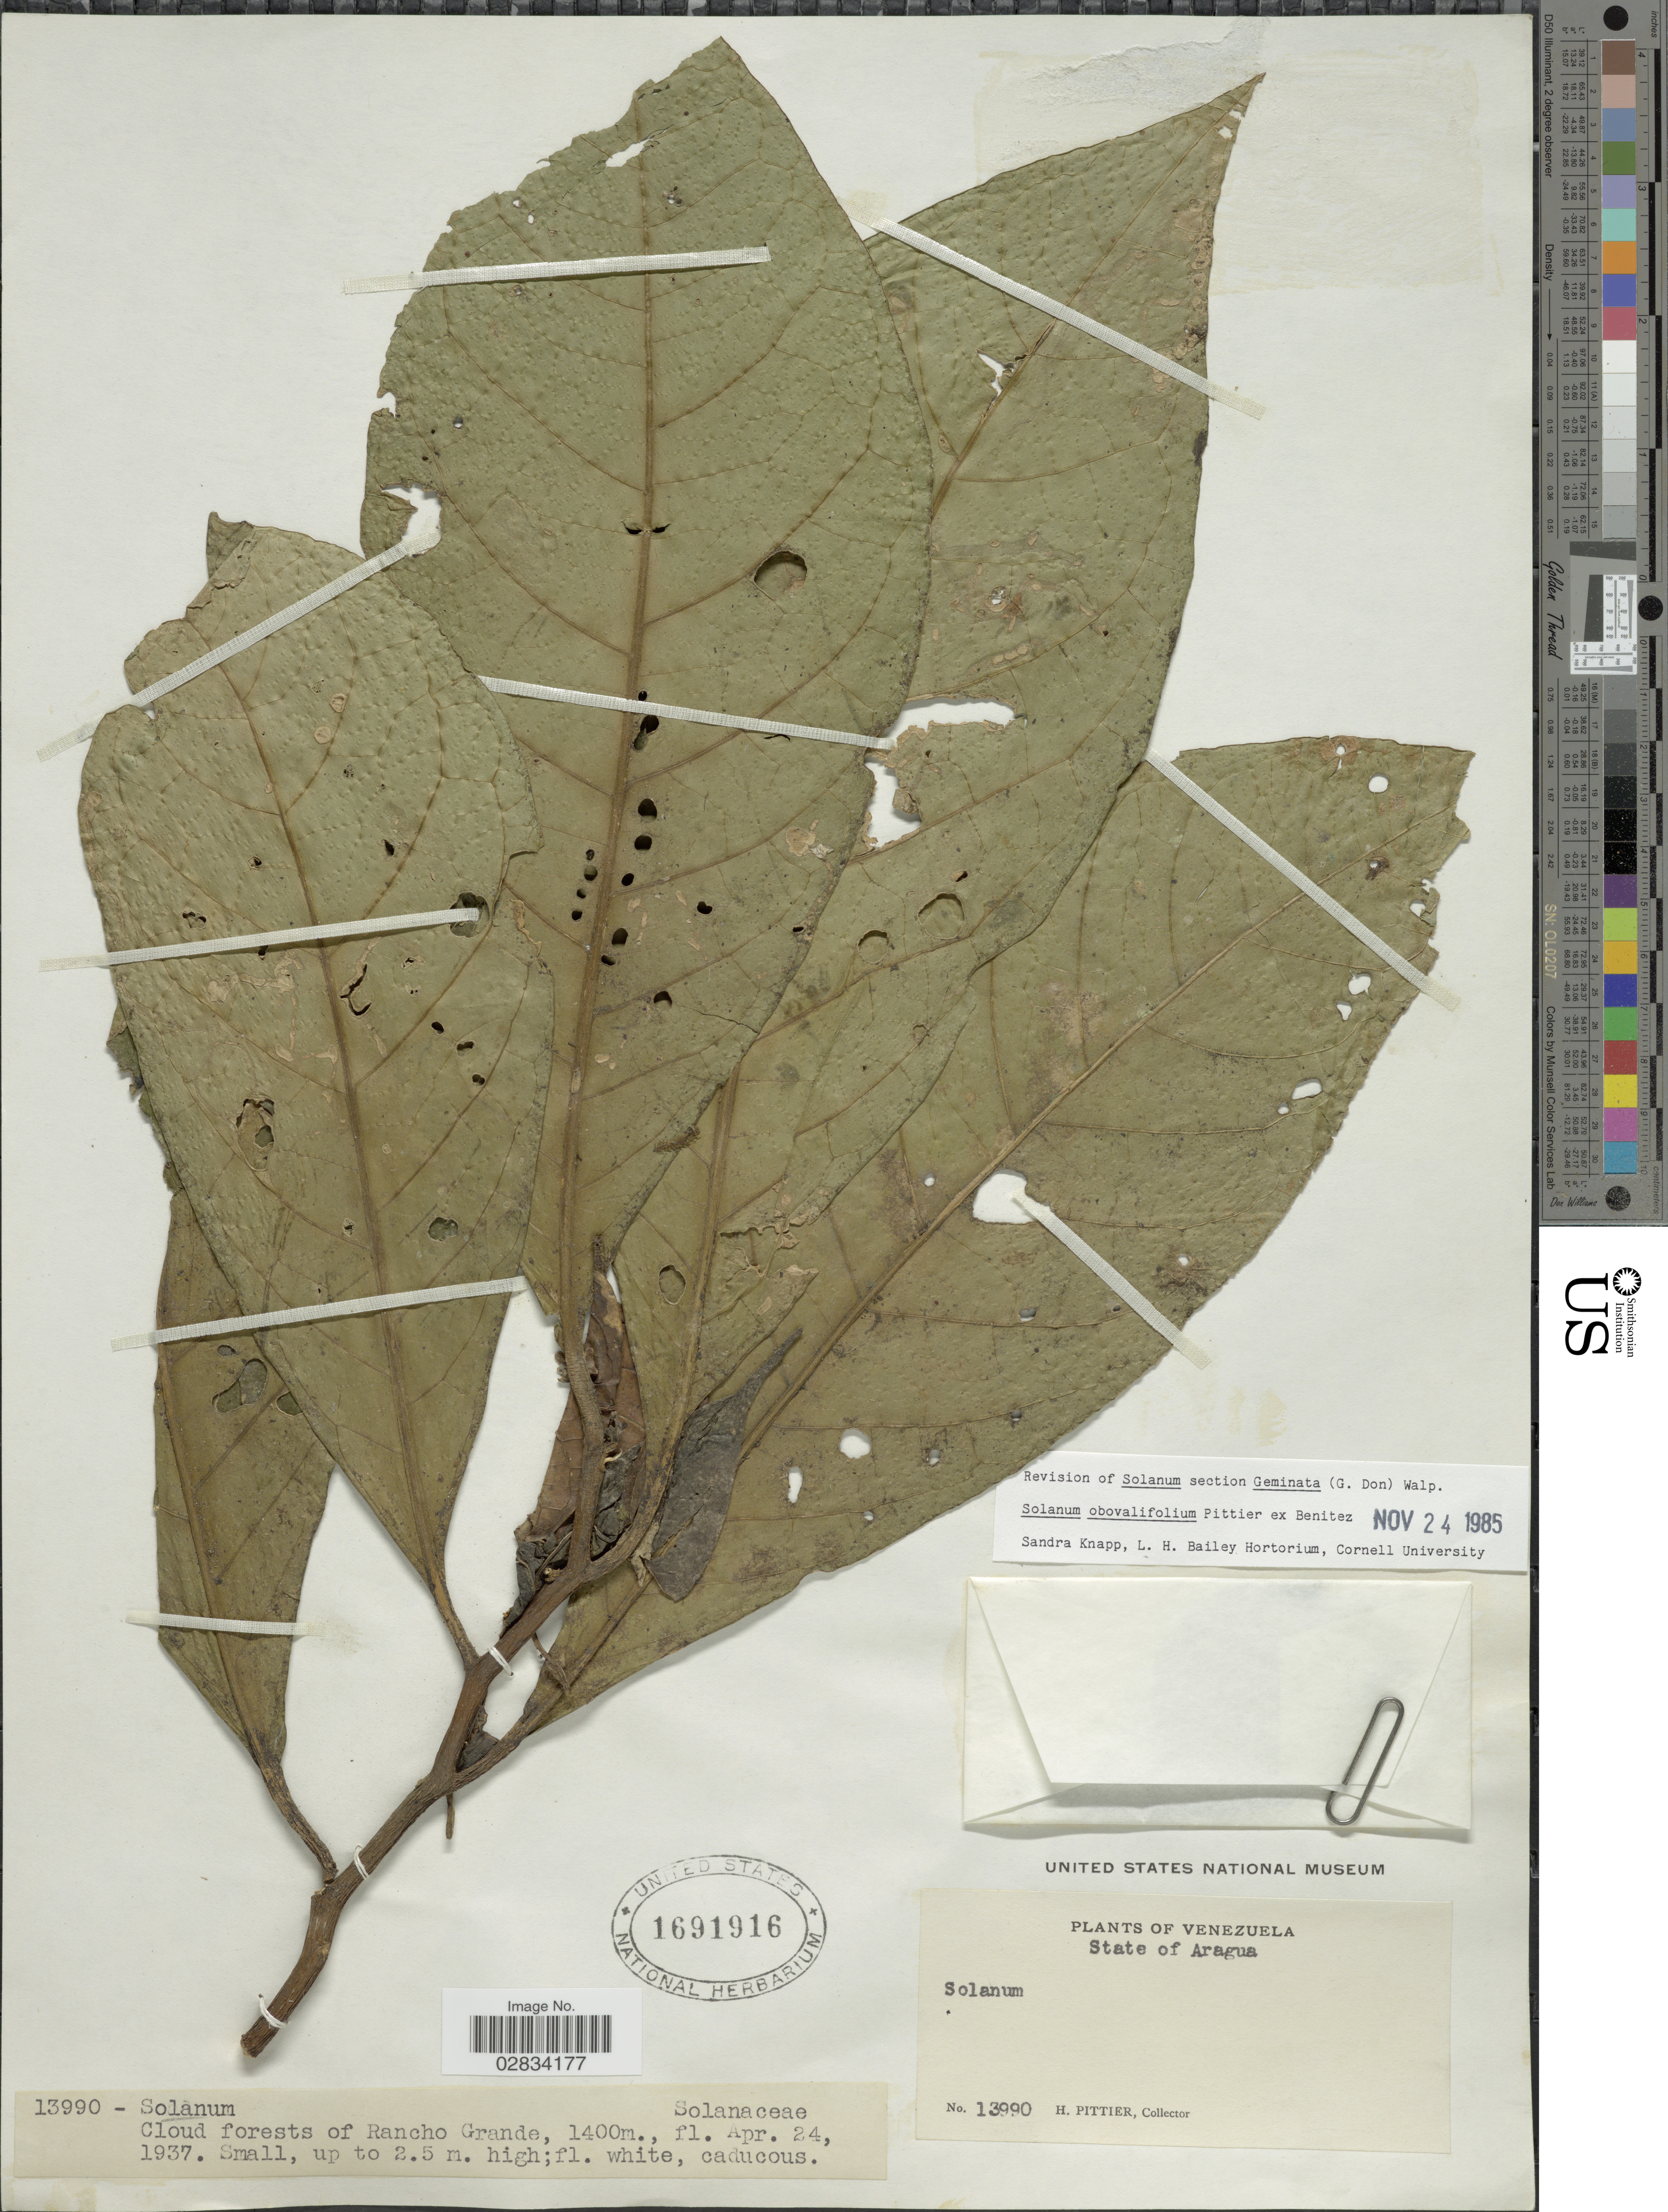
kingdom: Plantae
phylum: Tracheophyta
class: Magnoliopsida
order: Solanales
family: Solanaceae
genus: Solanum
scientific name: Solanum obovalifolium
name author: Benítez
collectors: H. F. Pittier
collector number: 13990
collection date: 1937-04-24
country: Venezuela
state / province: Aragua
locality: Cloud forests of Rancho Grande.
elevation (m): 1400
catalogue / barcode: US 1691916